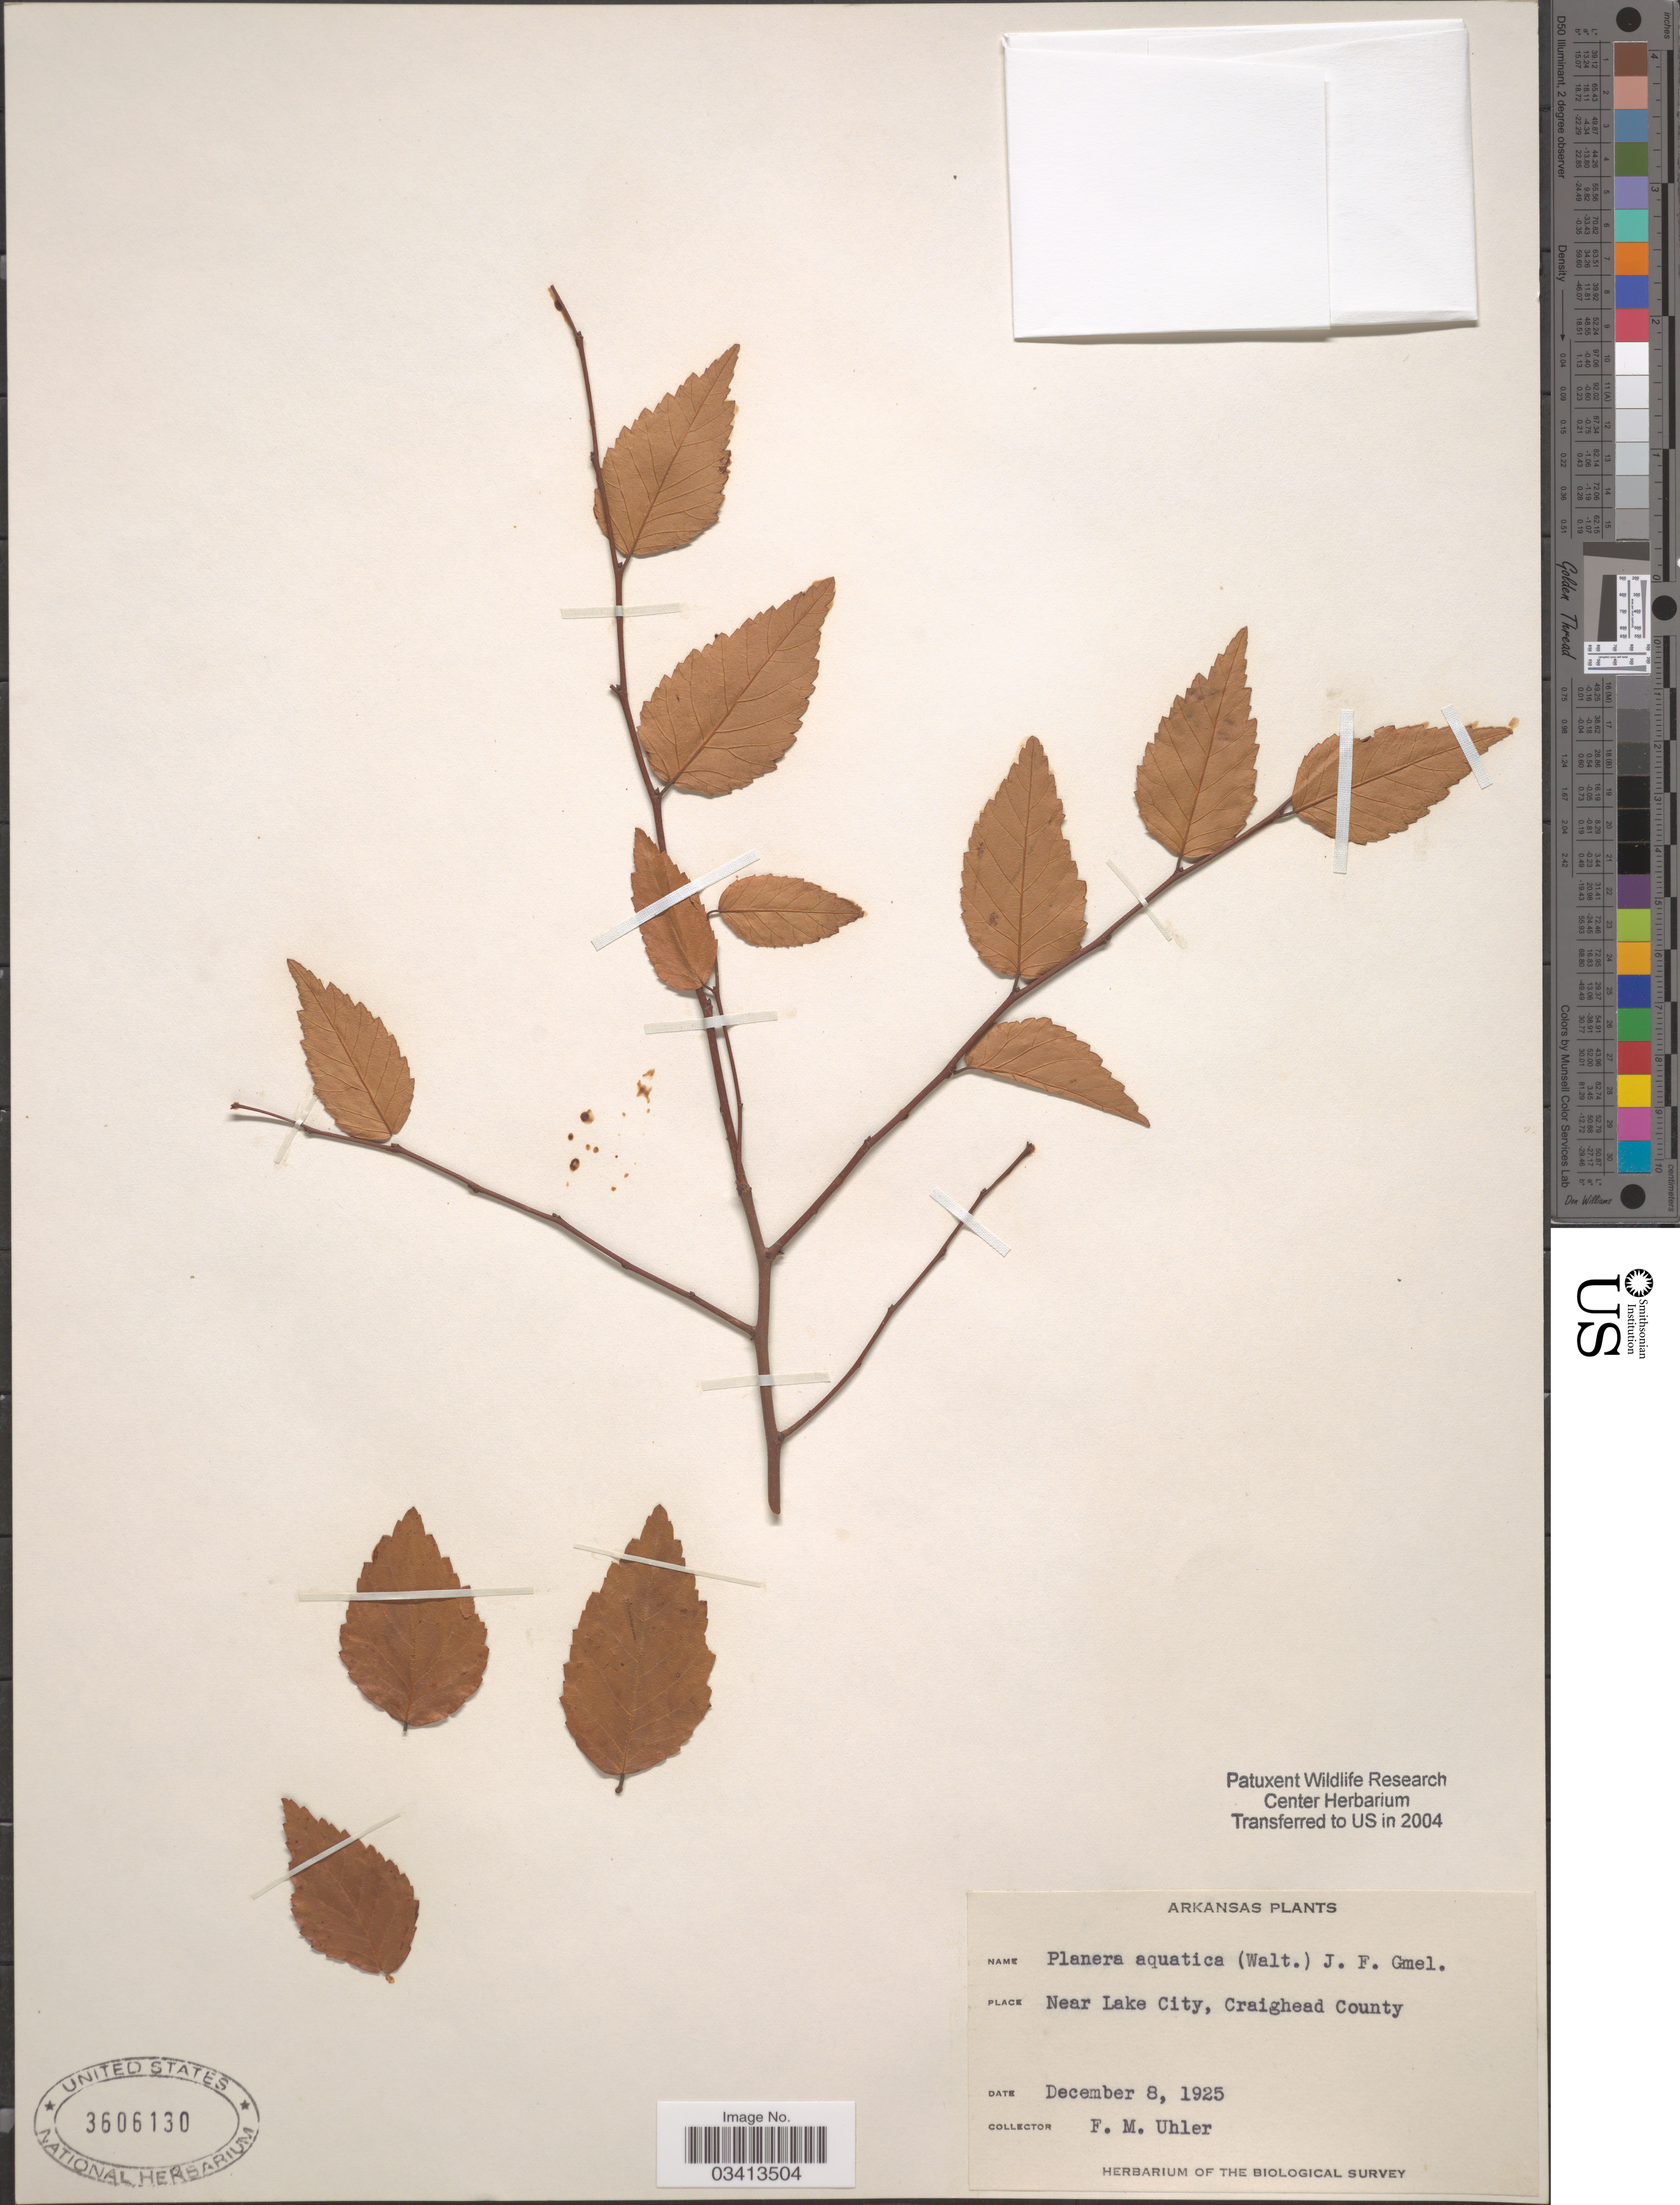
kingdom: Plantae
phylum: Tracheophyta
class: Magnoliopsida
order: Rosales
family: Ulmaceae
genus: Planera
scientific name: Planera aquatica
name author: J.F. Gmel.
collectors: F. M. Uhler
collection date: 1925-12-08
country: United States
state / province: Arkansas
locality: Near Lake City, Craighead County.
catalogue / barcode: US 3606130